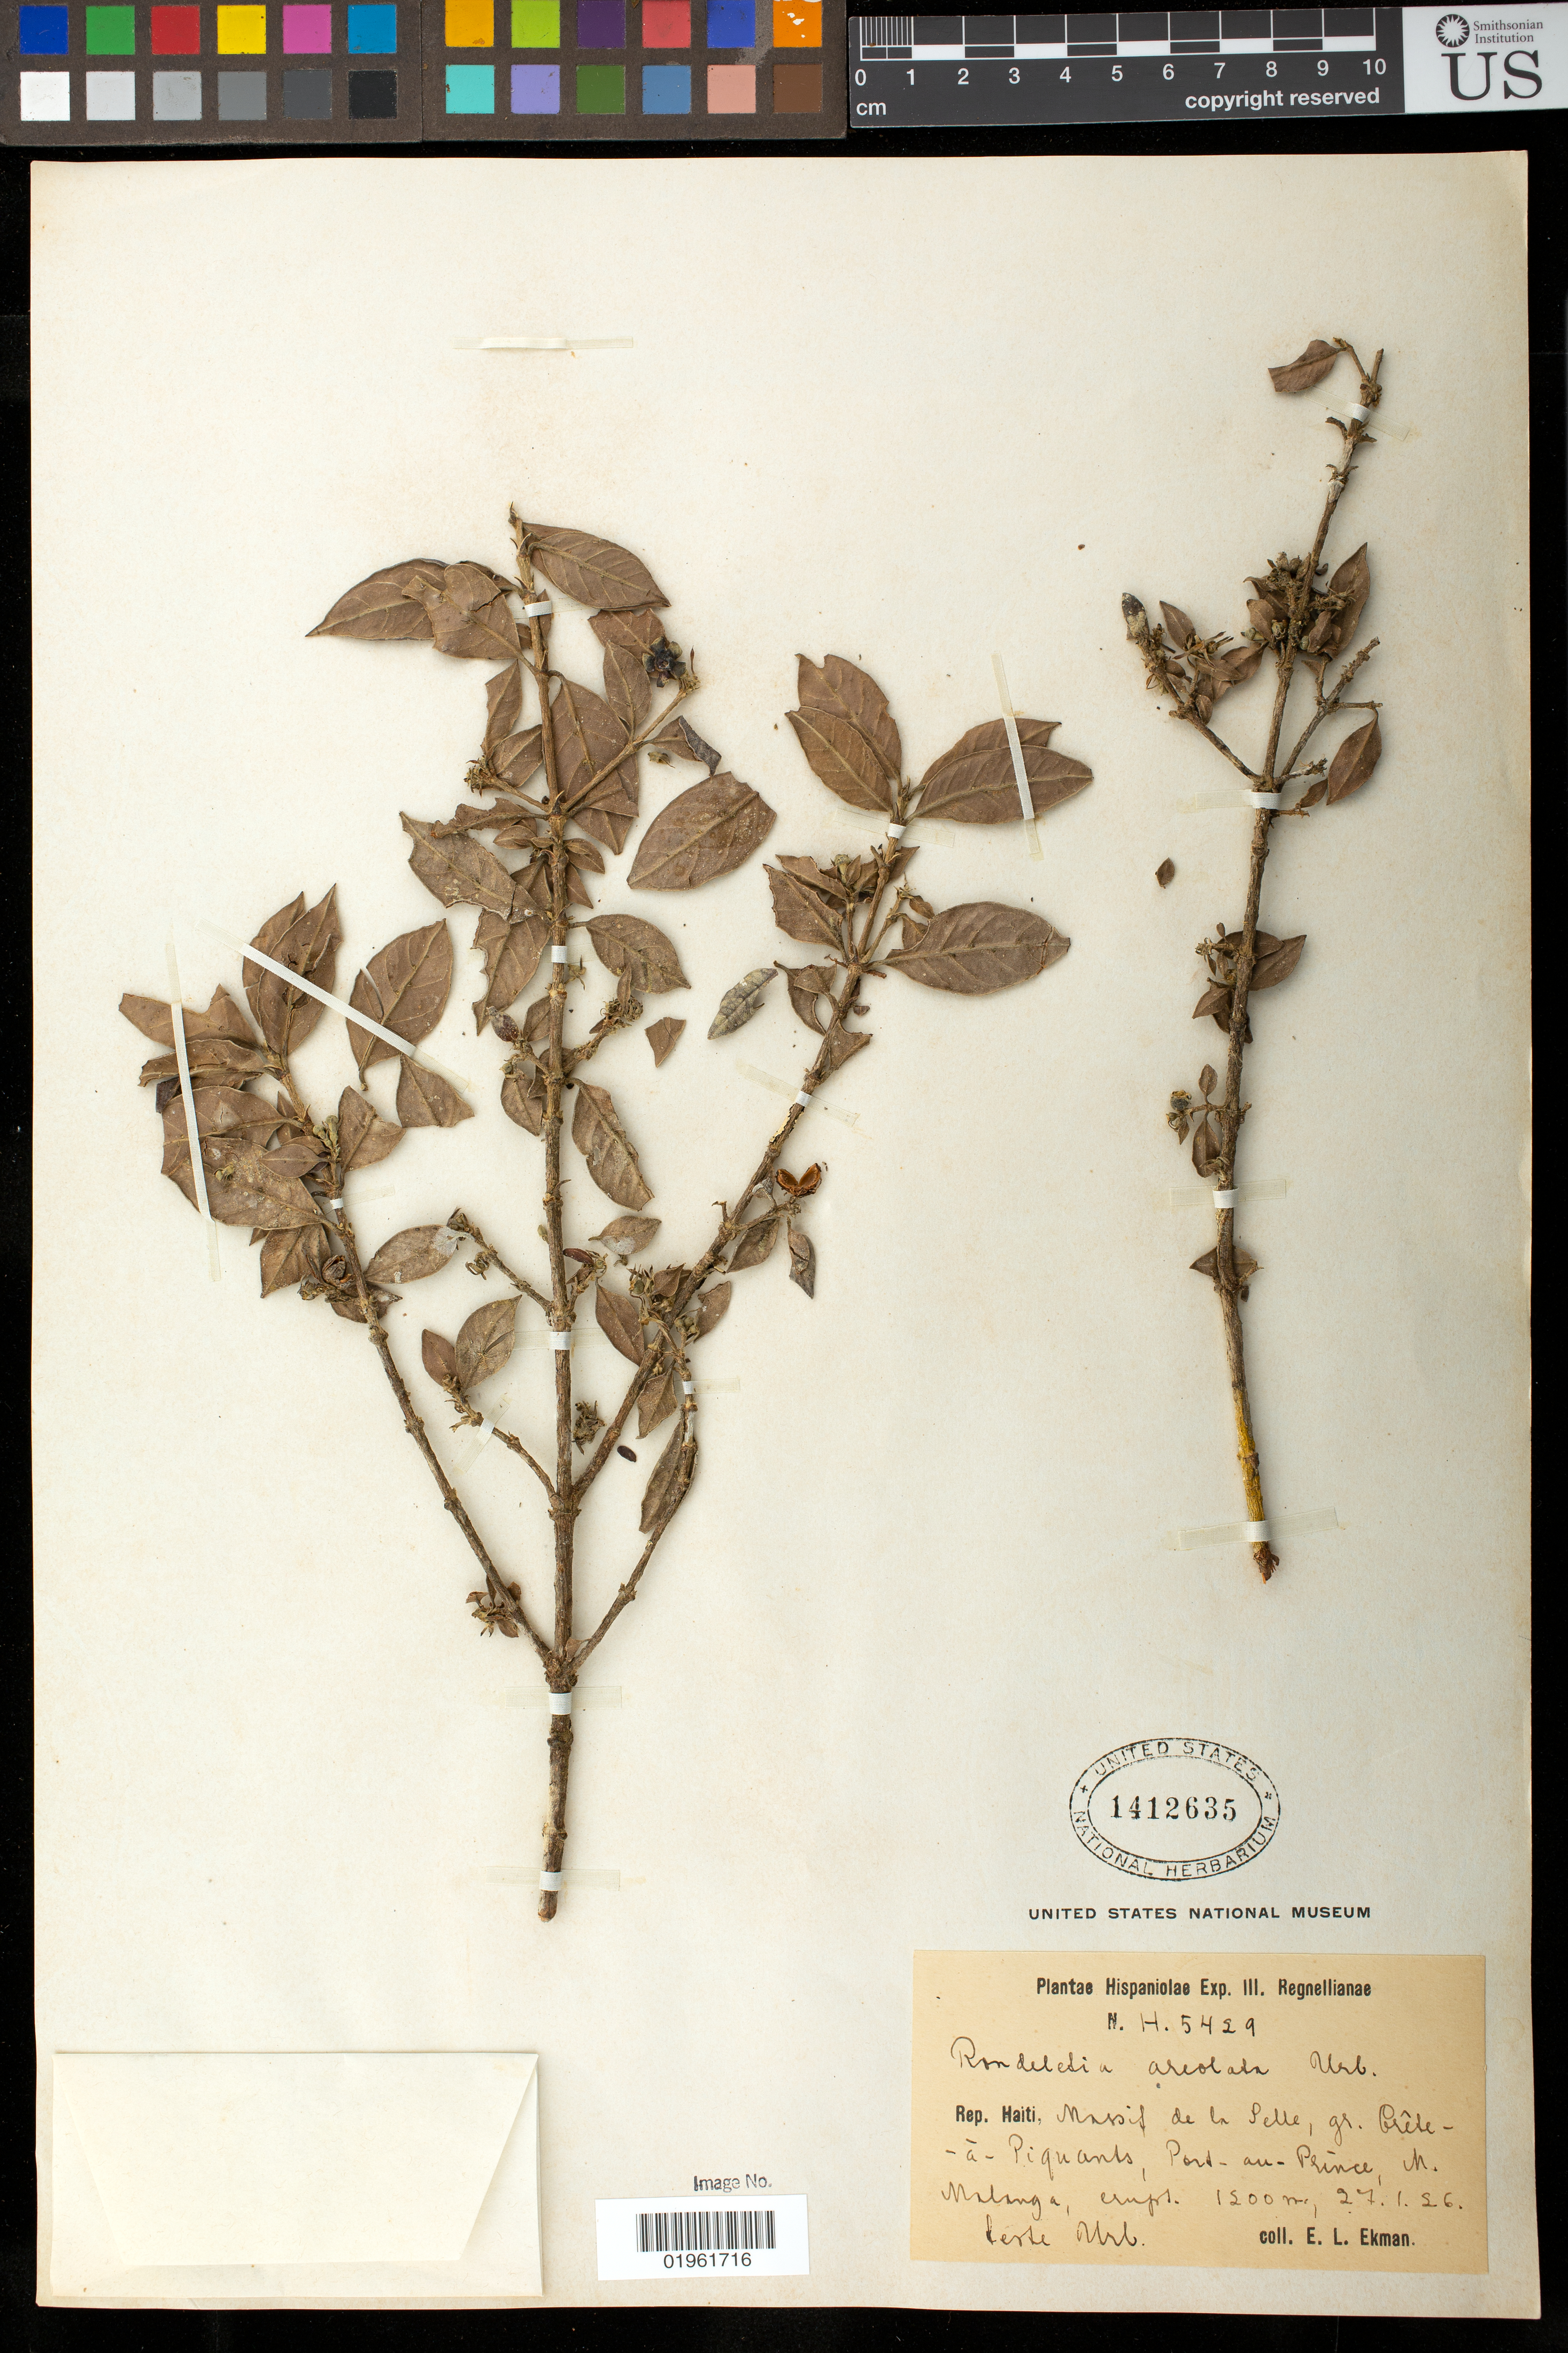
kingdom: Plantae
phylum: Tracheophyta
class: Magnoliopsida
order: Gentianales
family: Rubiaceae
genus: Rondeletia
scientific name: Rondeletia areolata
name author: Urb.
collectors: E. L. Ekman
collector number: H. 5429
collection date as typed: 27 Jan 1926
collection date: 1926-01-27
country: Haiti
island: Hispaniola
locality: Massif de la Selle, gr. Crête-à-Piquants, Port au Prince, Morne Malanga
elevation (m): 1200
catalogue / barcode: US 1412635